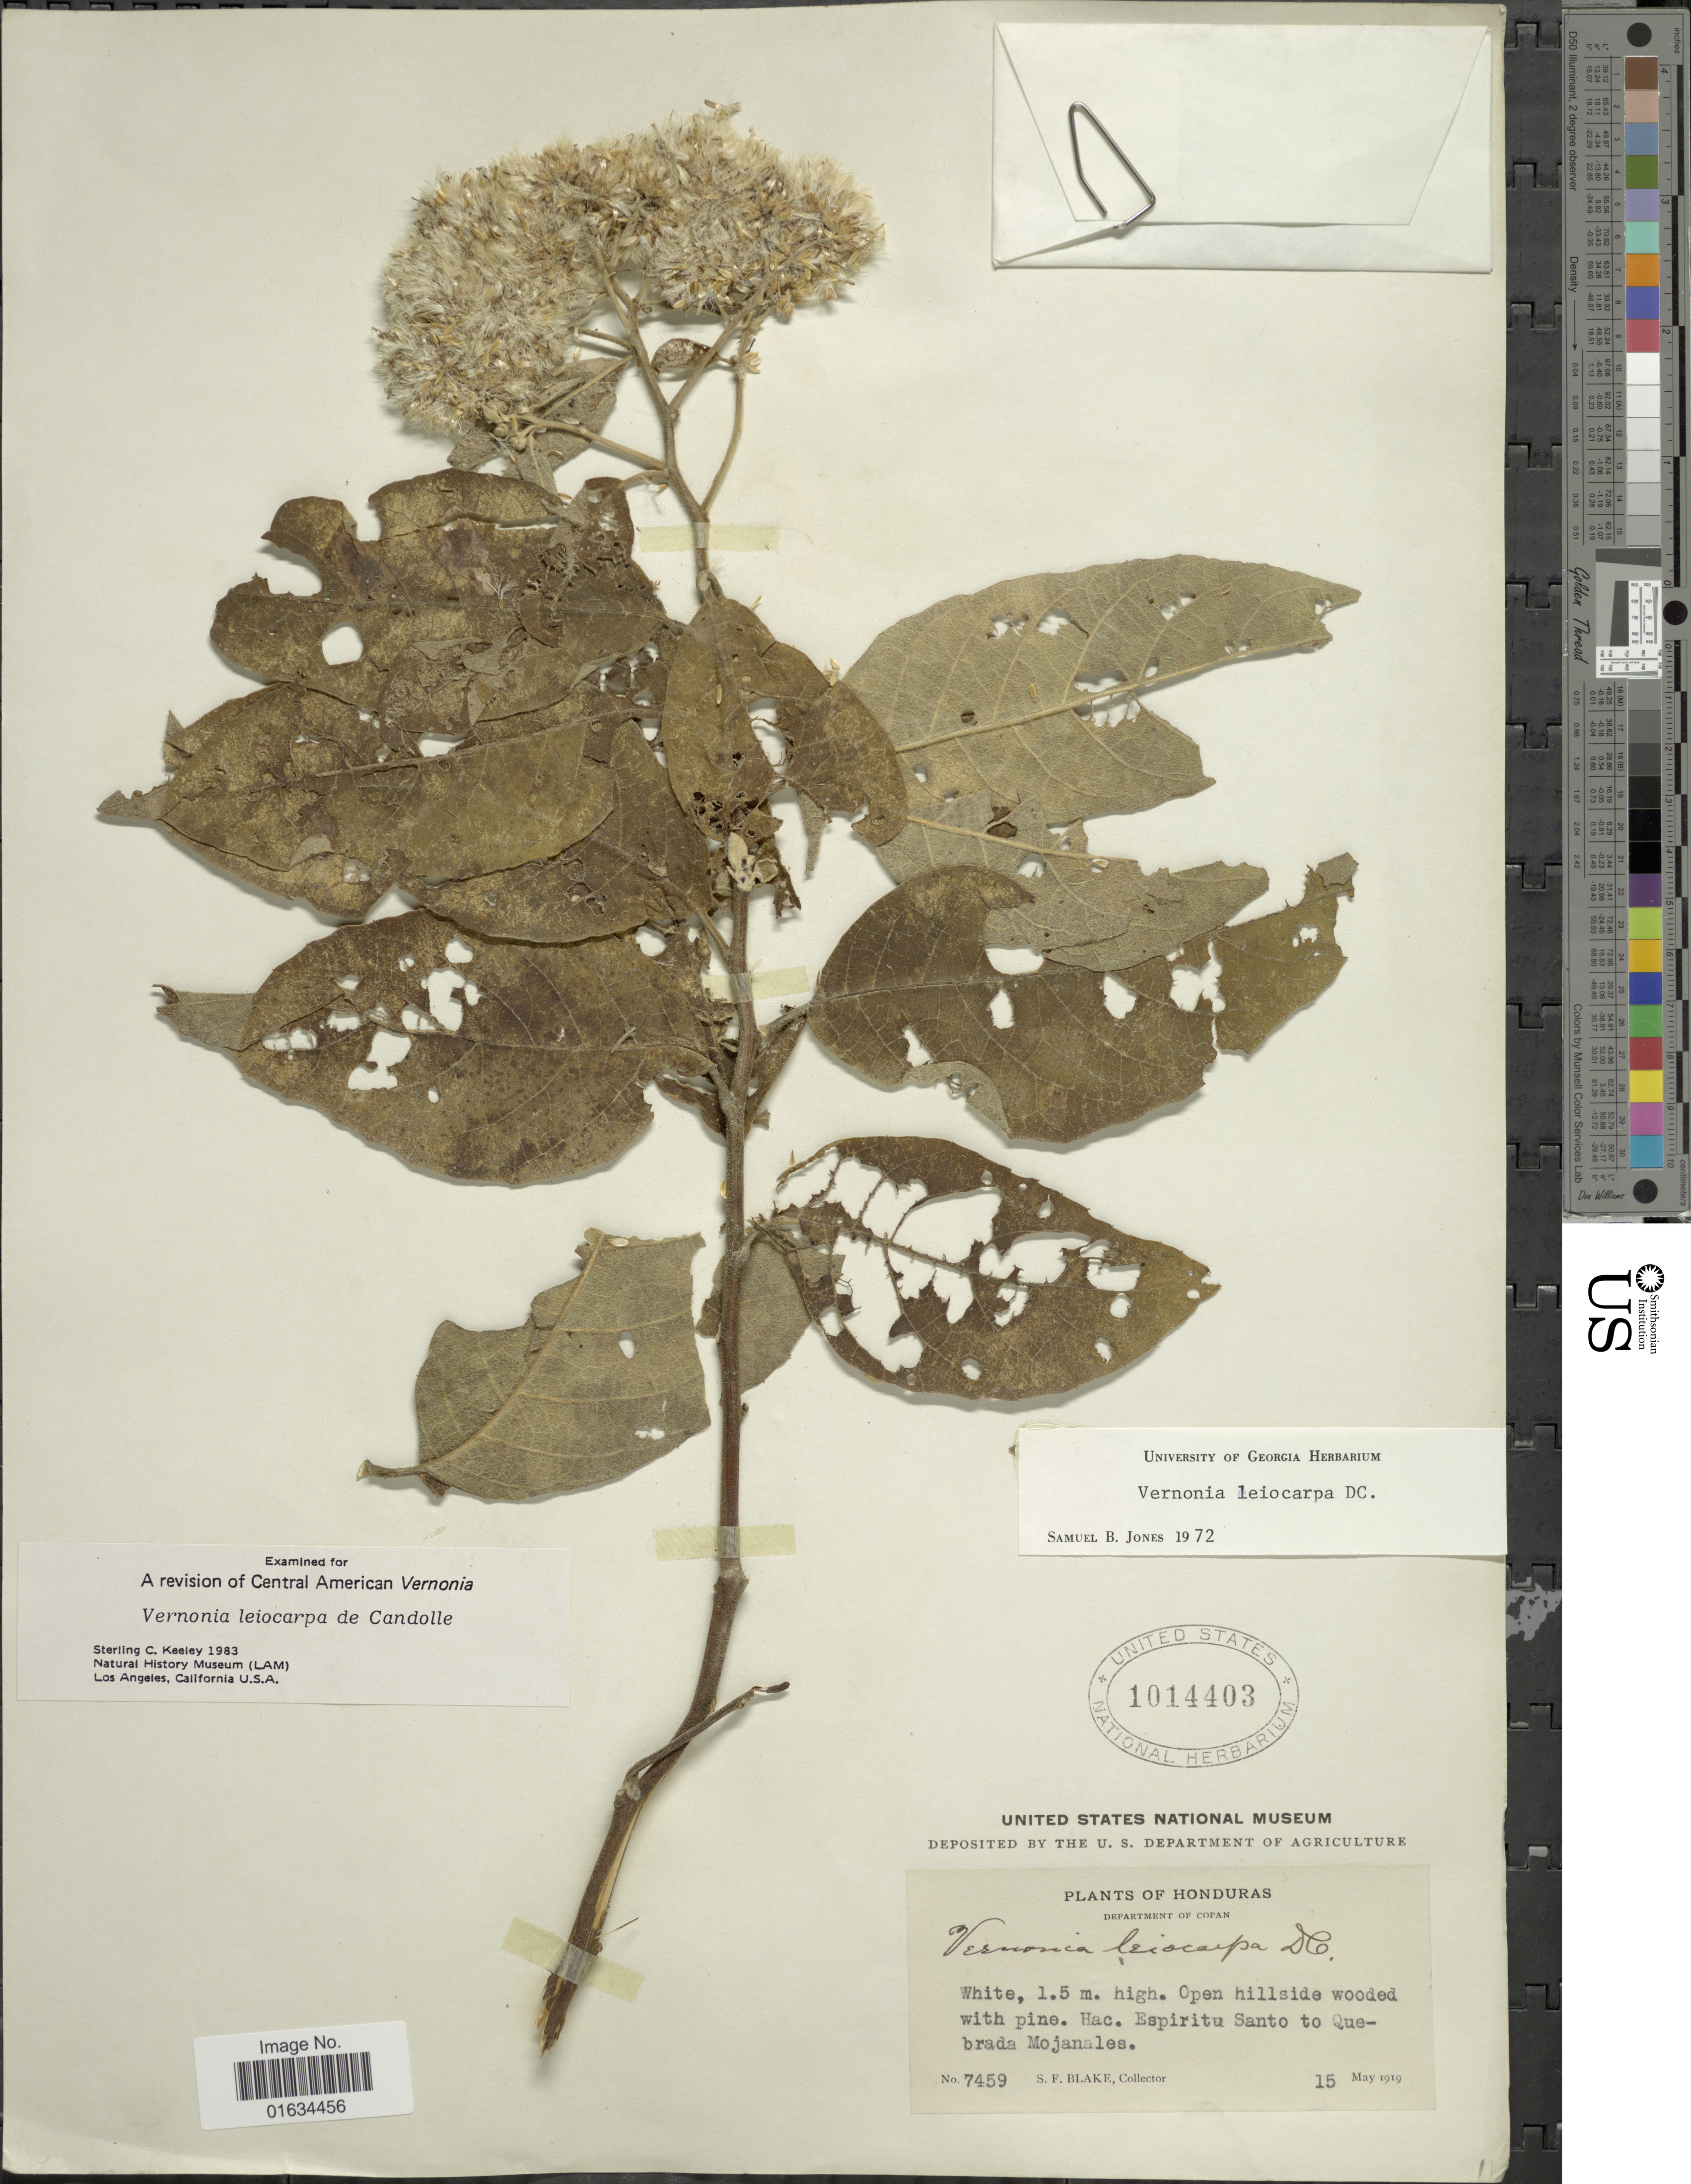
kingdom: Plantae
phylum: Tracheophyta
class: Magnoliopsida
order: Asterales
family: Asteraceae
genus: Eremosis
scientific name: Eremosis leiocarpa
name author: (DC.) Gleason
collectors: S. Blake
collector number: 7459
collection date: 1919-05-15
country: Honduras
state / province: Copán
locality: Department of Copan, Hac. Espiritu Santo to Quebrada Mojanales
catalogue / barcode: US 1014403